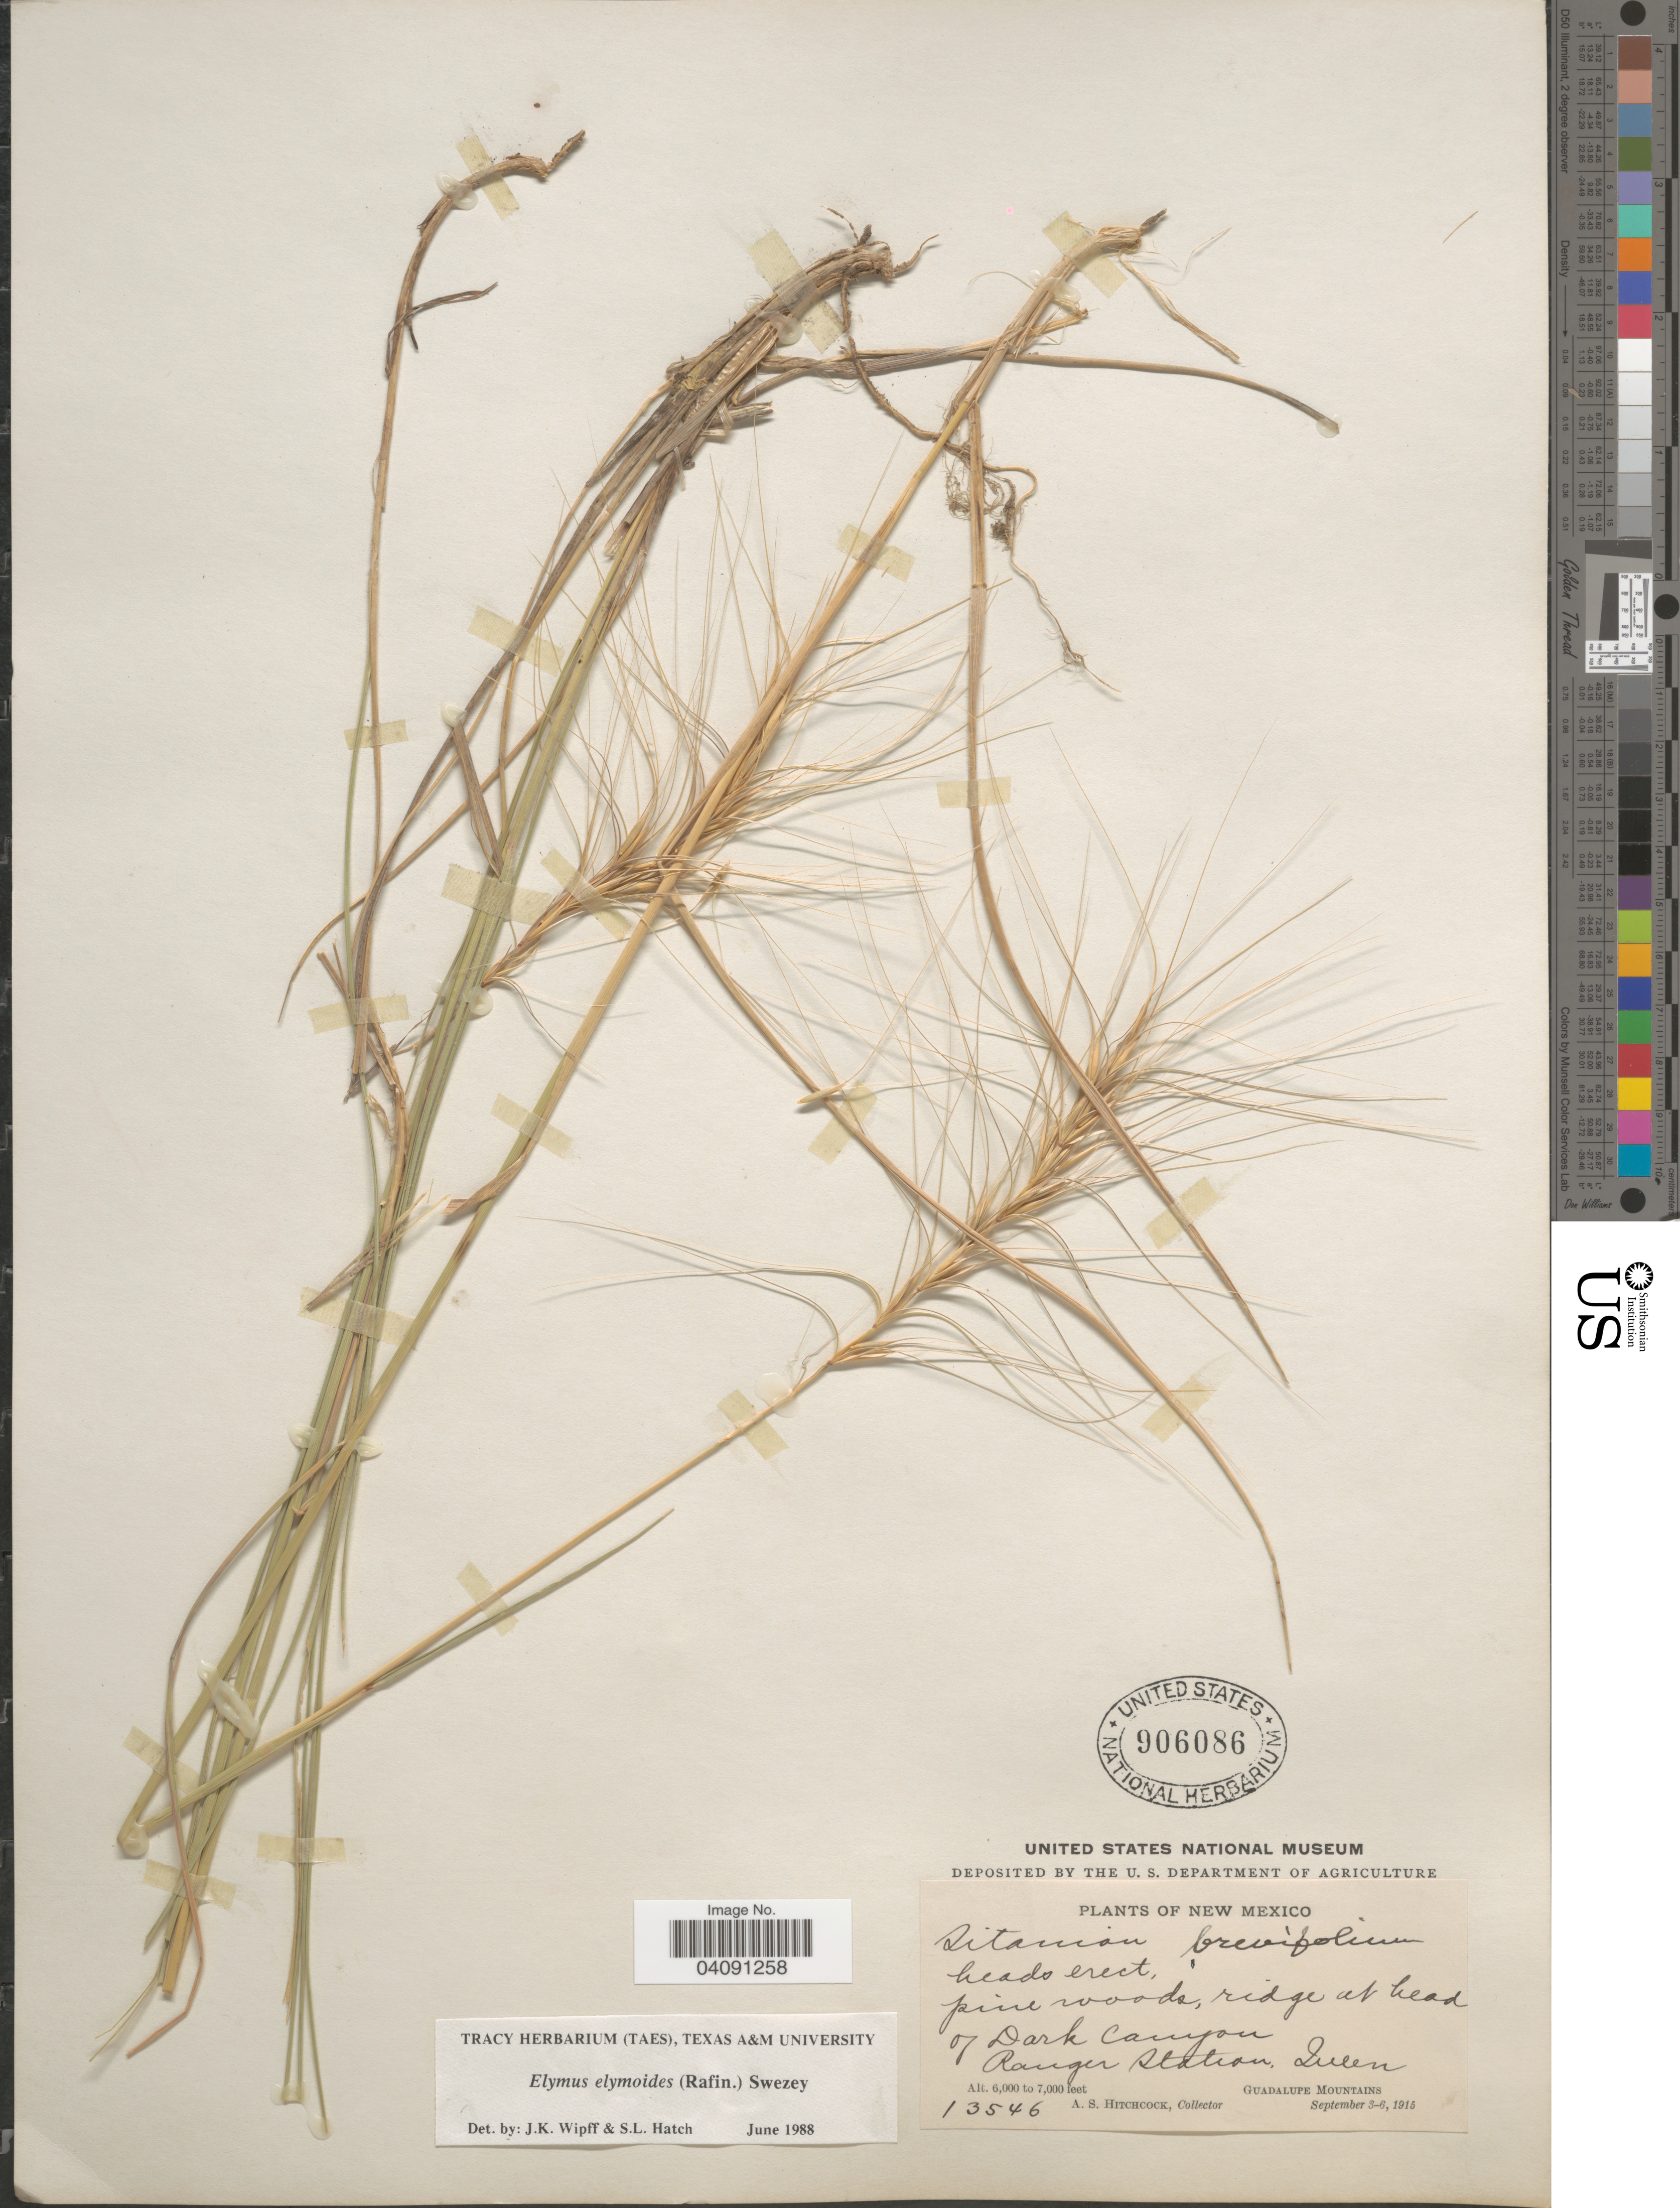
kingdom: Plantae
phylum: Tracheophyta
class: Liliopsida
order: Poales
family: Poaceae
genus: Elymus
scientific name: Elymus canadensis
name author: L.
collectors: A. S. Hitchcock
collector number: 13546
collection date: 1915-09-03/1915-09-06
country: United States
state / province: New Mexico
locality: Ridge at head of Dark Canyon. Ranger Station Queen. Guadalupe Mountains.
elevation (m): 1829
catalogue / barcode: US 906086